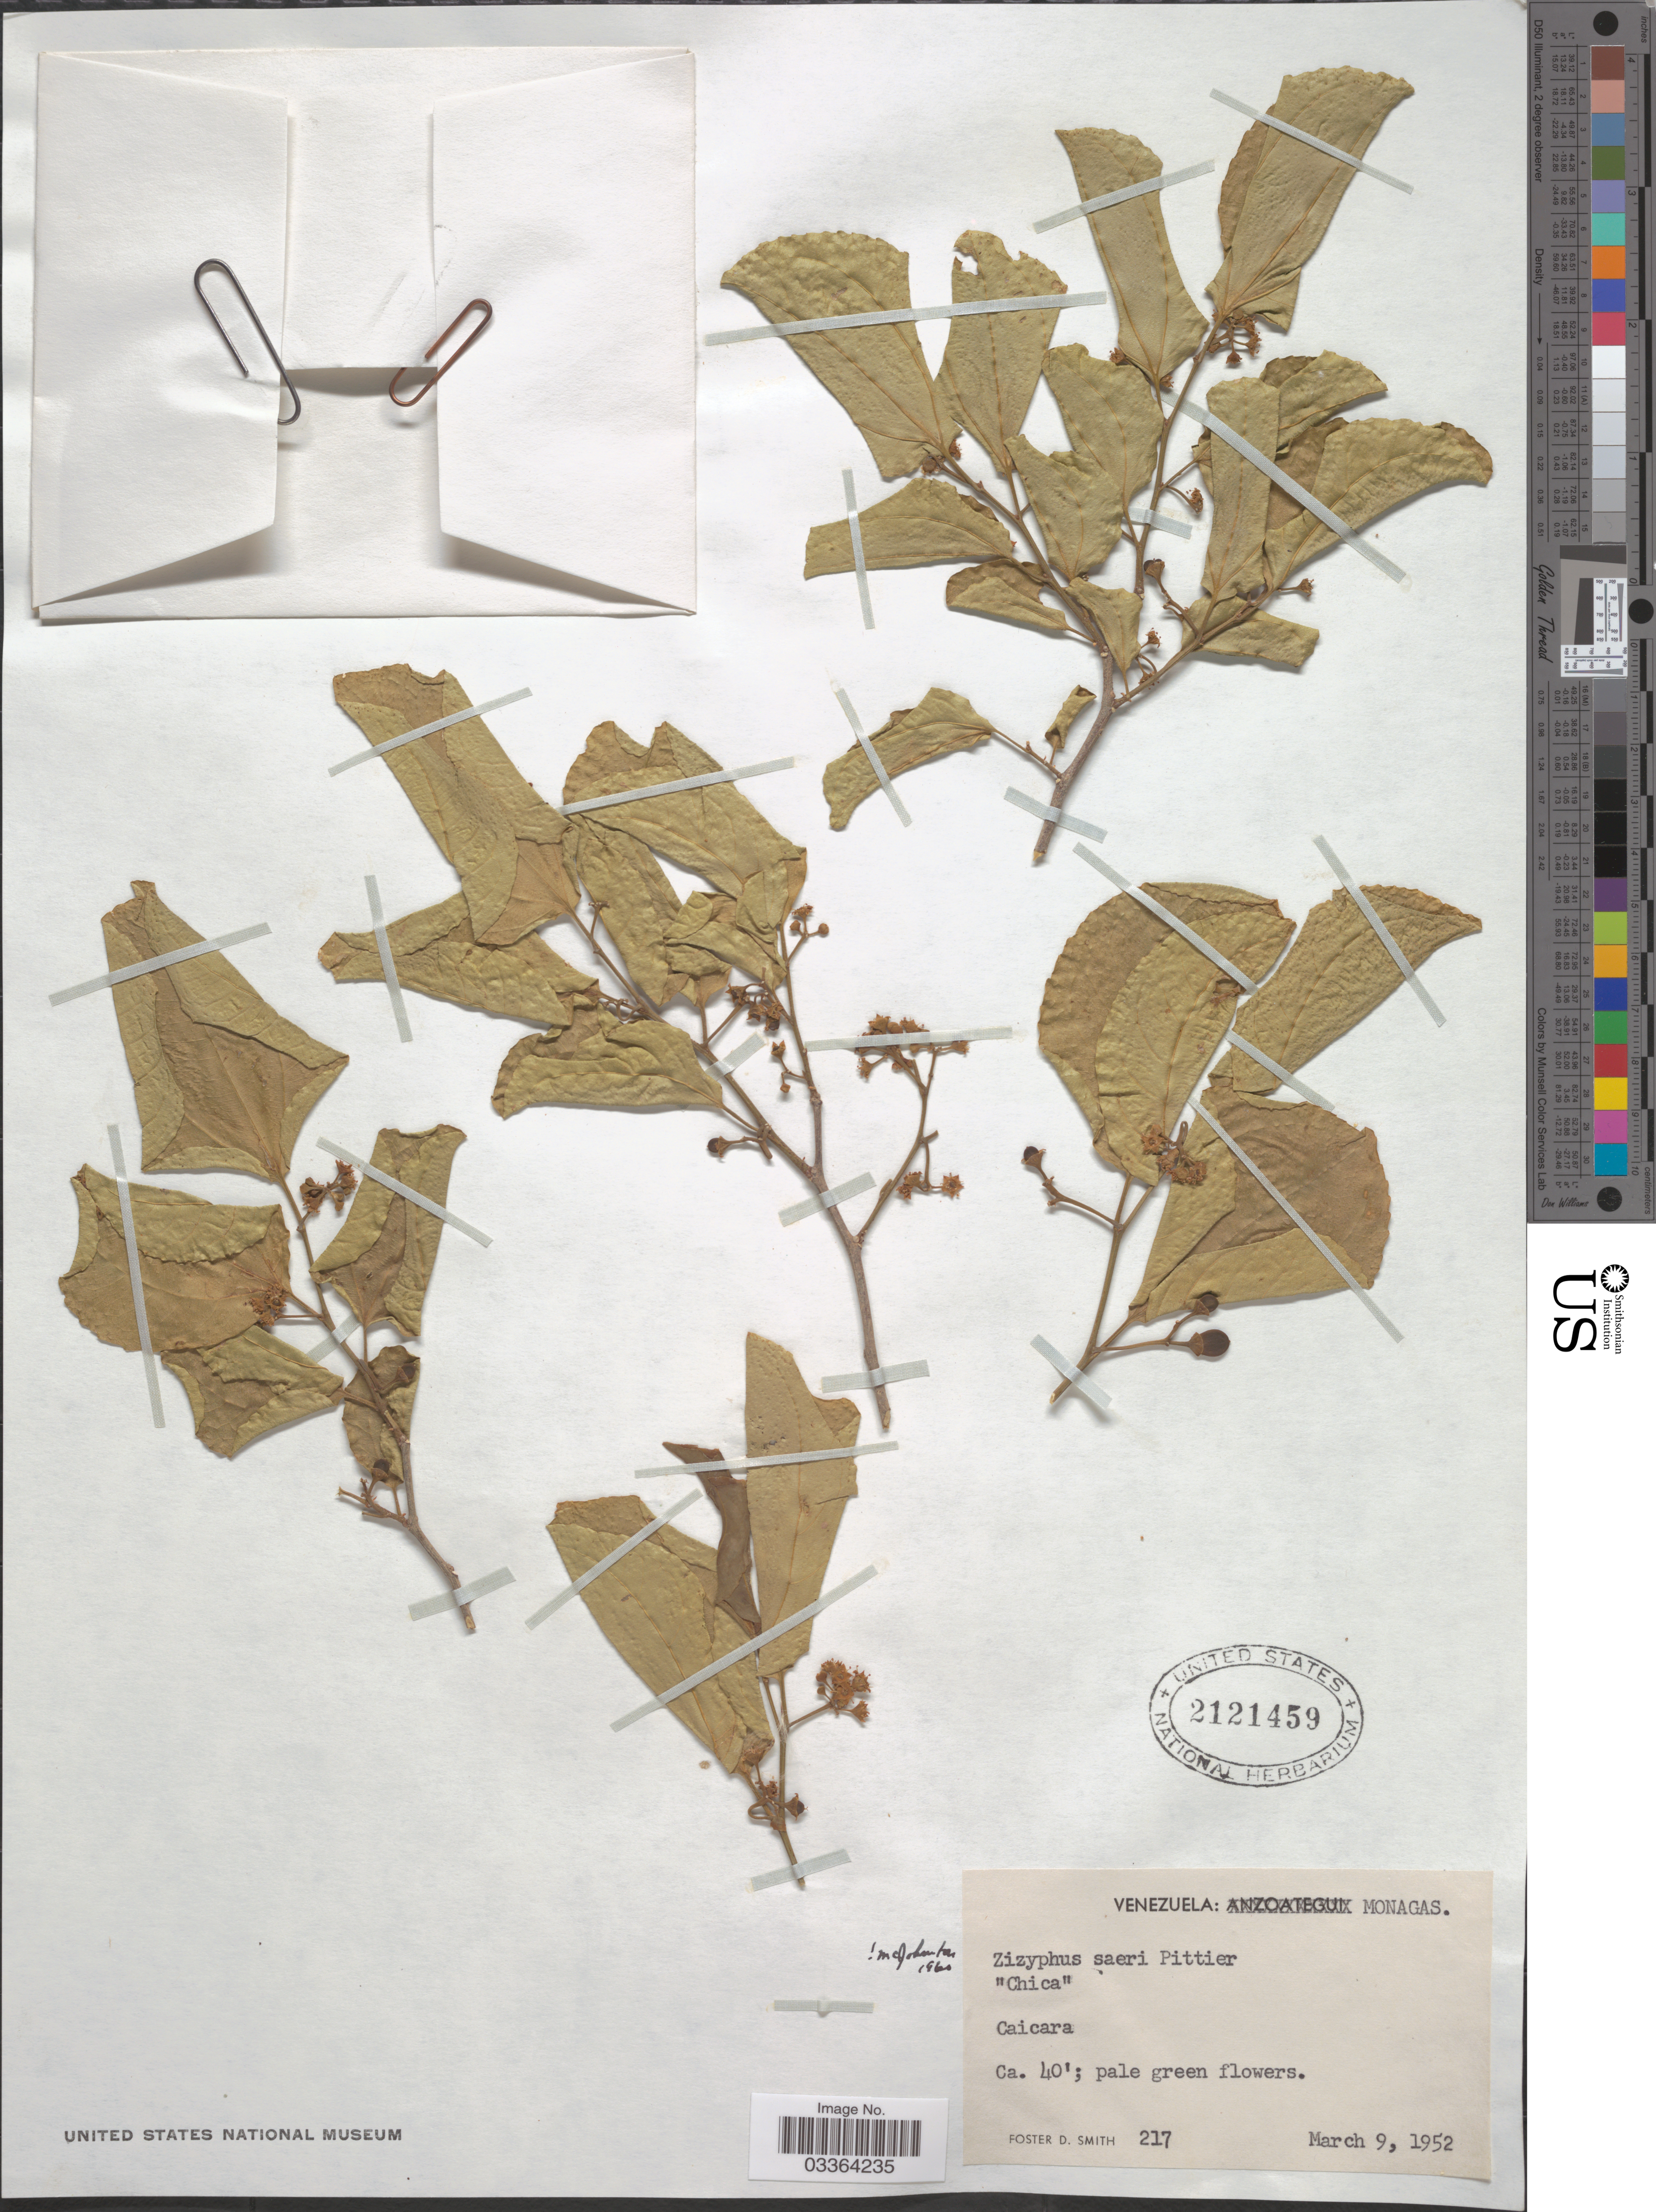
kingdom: Plantae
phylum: Tracheophyta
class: Magnoliopsida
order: Rosales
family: Rhamnaceae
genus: Sarcomphalus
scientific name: Sarcomphalus saeri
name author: (Pittier) Hauenschild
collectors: F. Smith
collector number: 217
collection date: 1952-03-09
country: Venezuela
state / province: Monagas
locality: Caicara.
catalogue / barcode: US 2121459